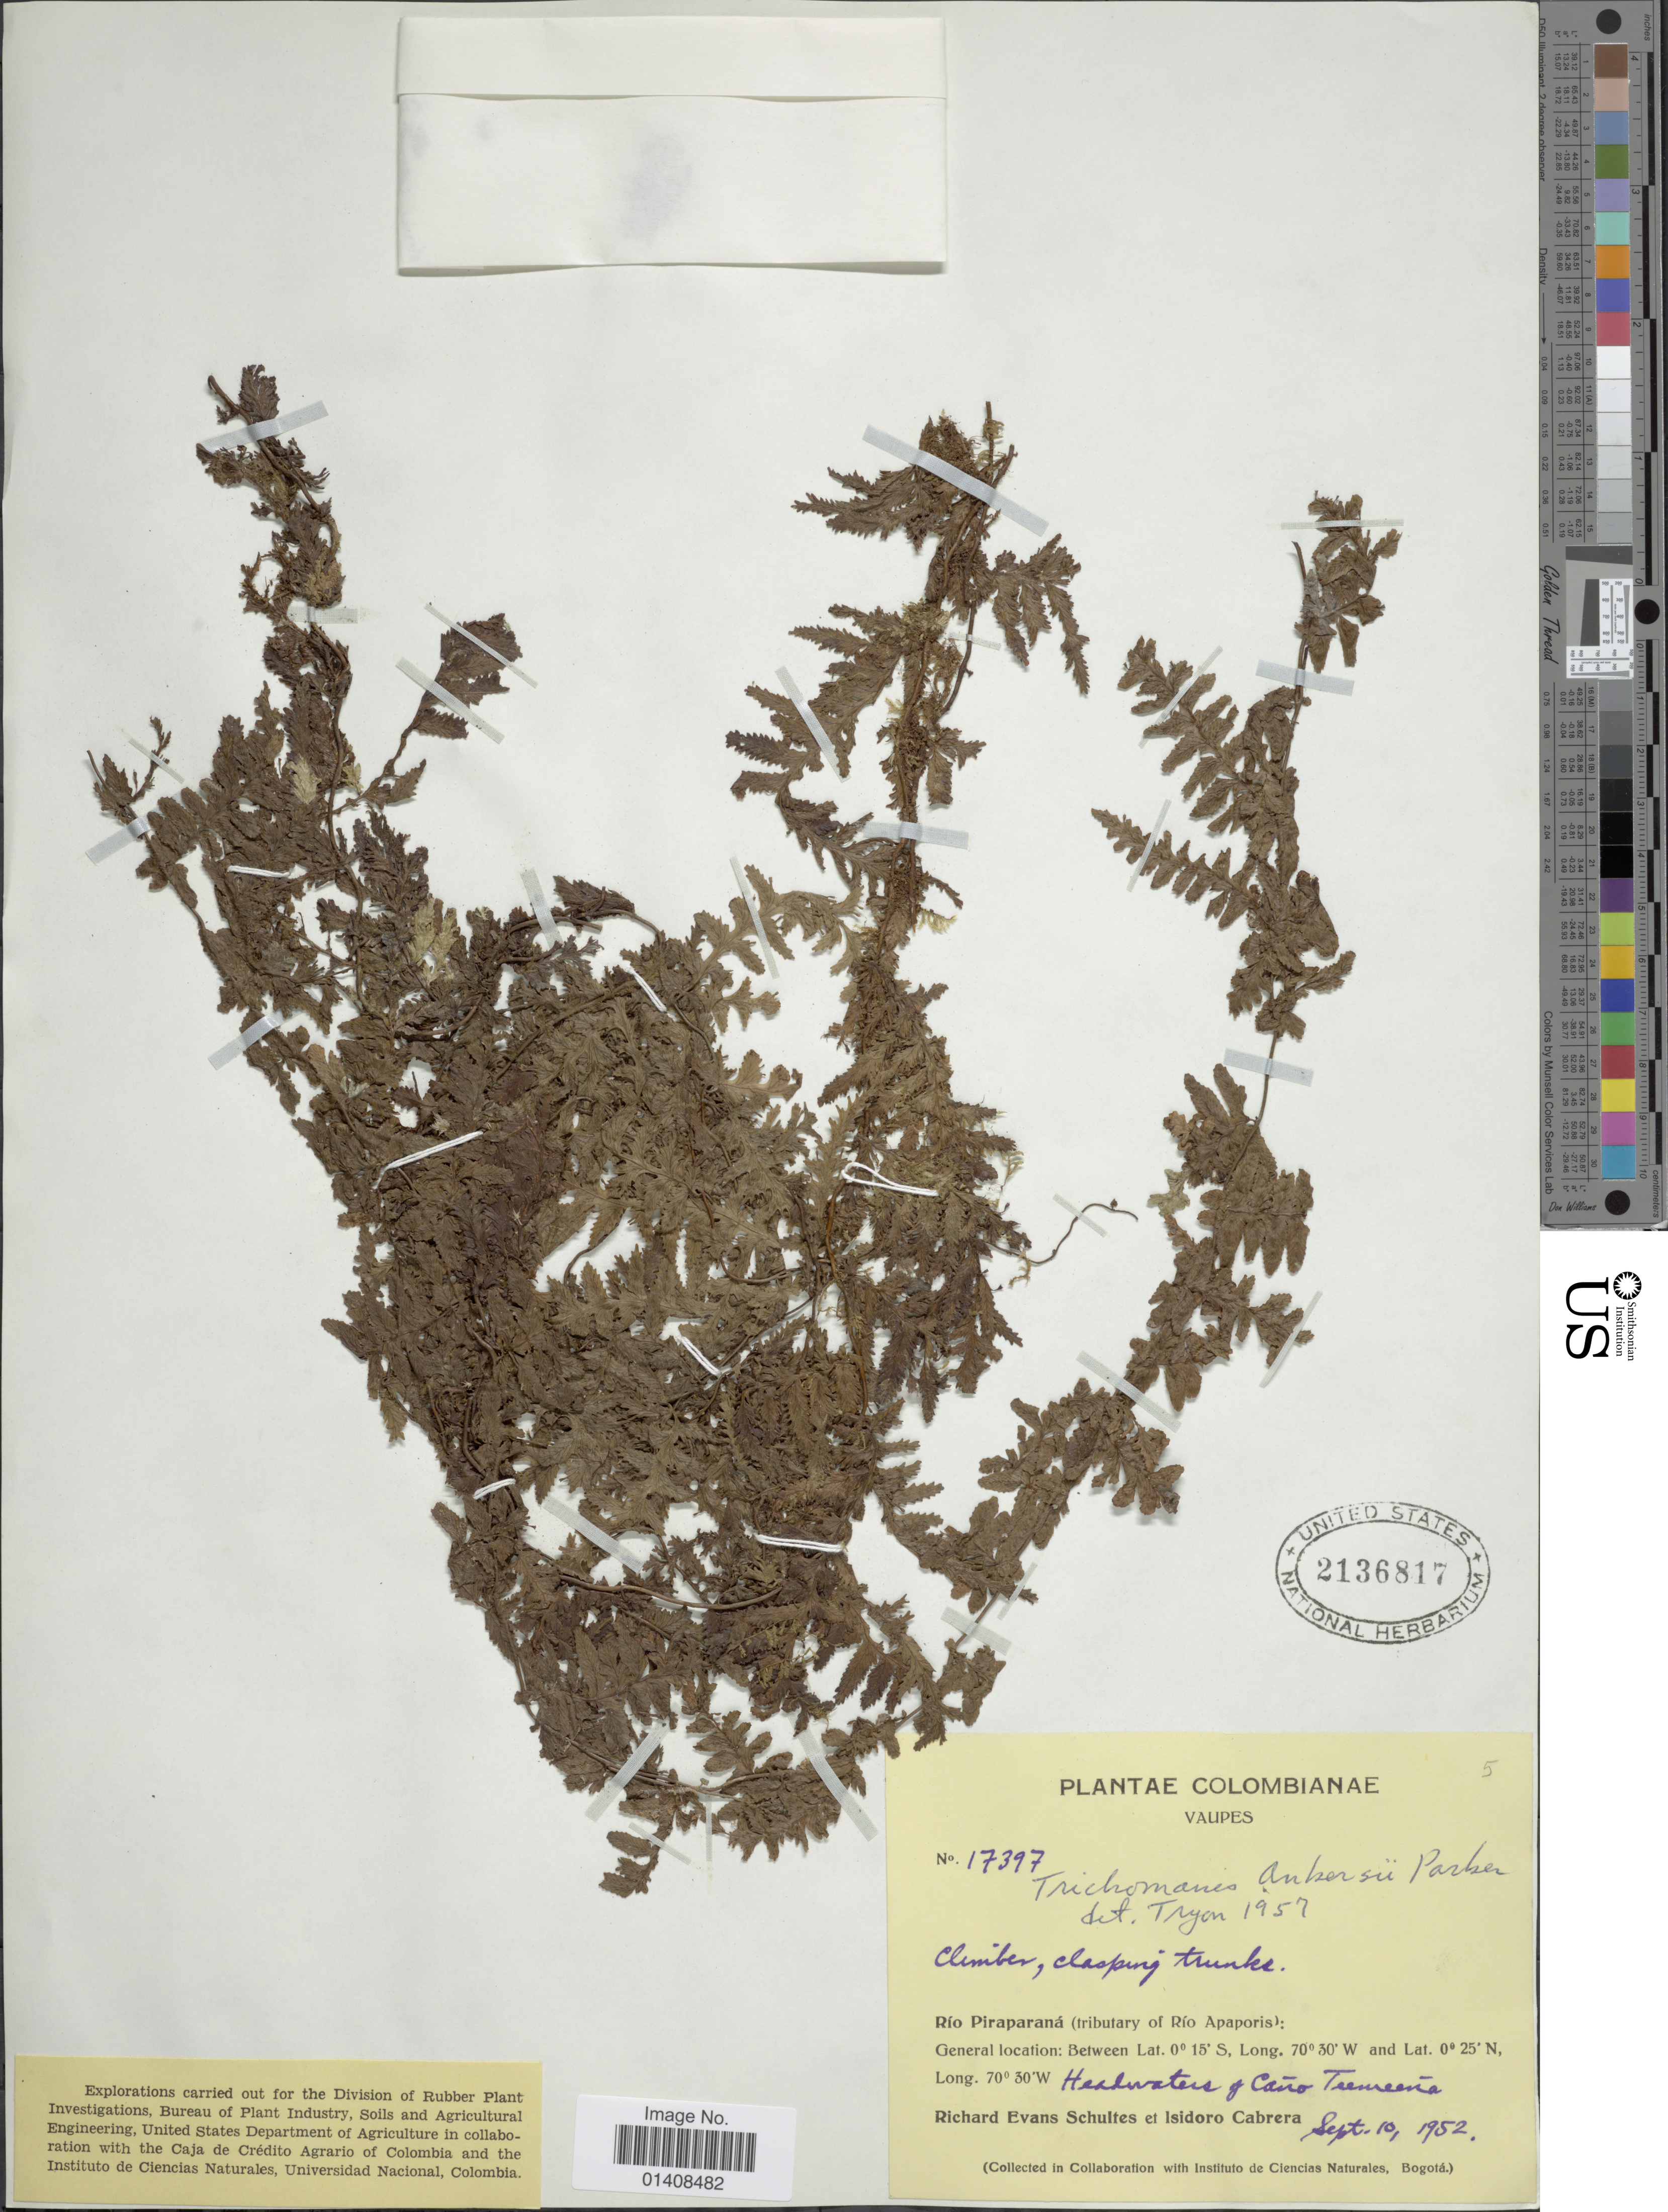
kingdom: Plantae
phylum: Tracheophyta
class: Polypodiopsida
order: Hymenophyllales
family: Hymenophyllaceae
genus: Trichomanes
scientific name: Trichomanes ankersii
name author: C. Parker ex Hook. & Grev.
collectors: R. E. Schultes & I. Cabrera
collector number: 17397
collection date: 1952-09-10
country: Colombia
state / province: Vaupés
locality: Rio Piraparaná tributary of Rio Apaporis, headwaters of Cano Tremeena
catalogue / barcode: US 2136817